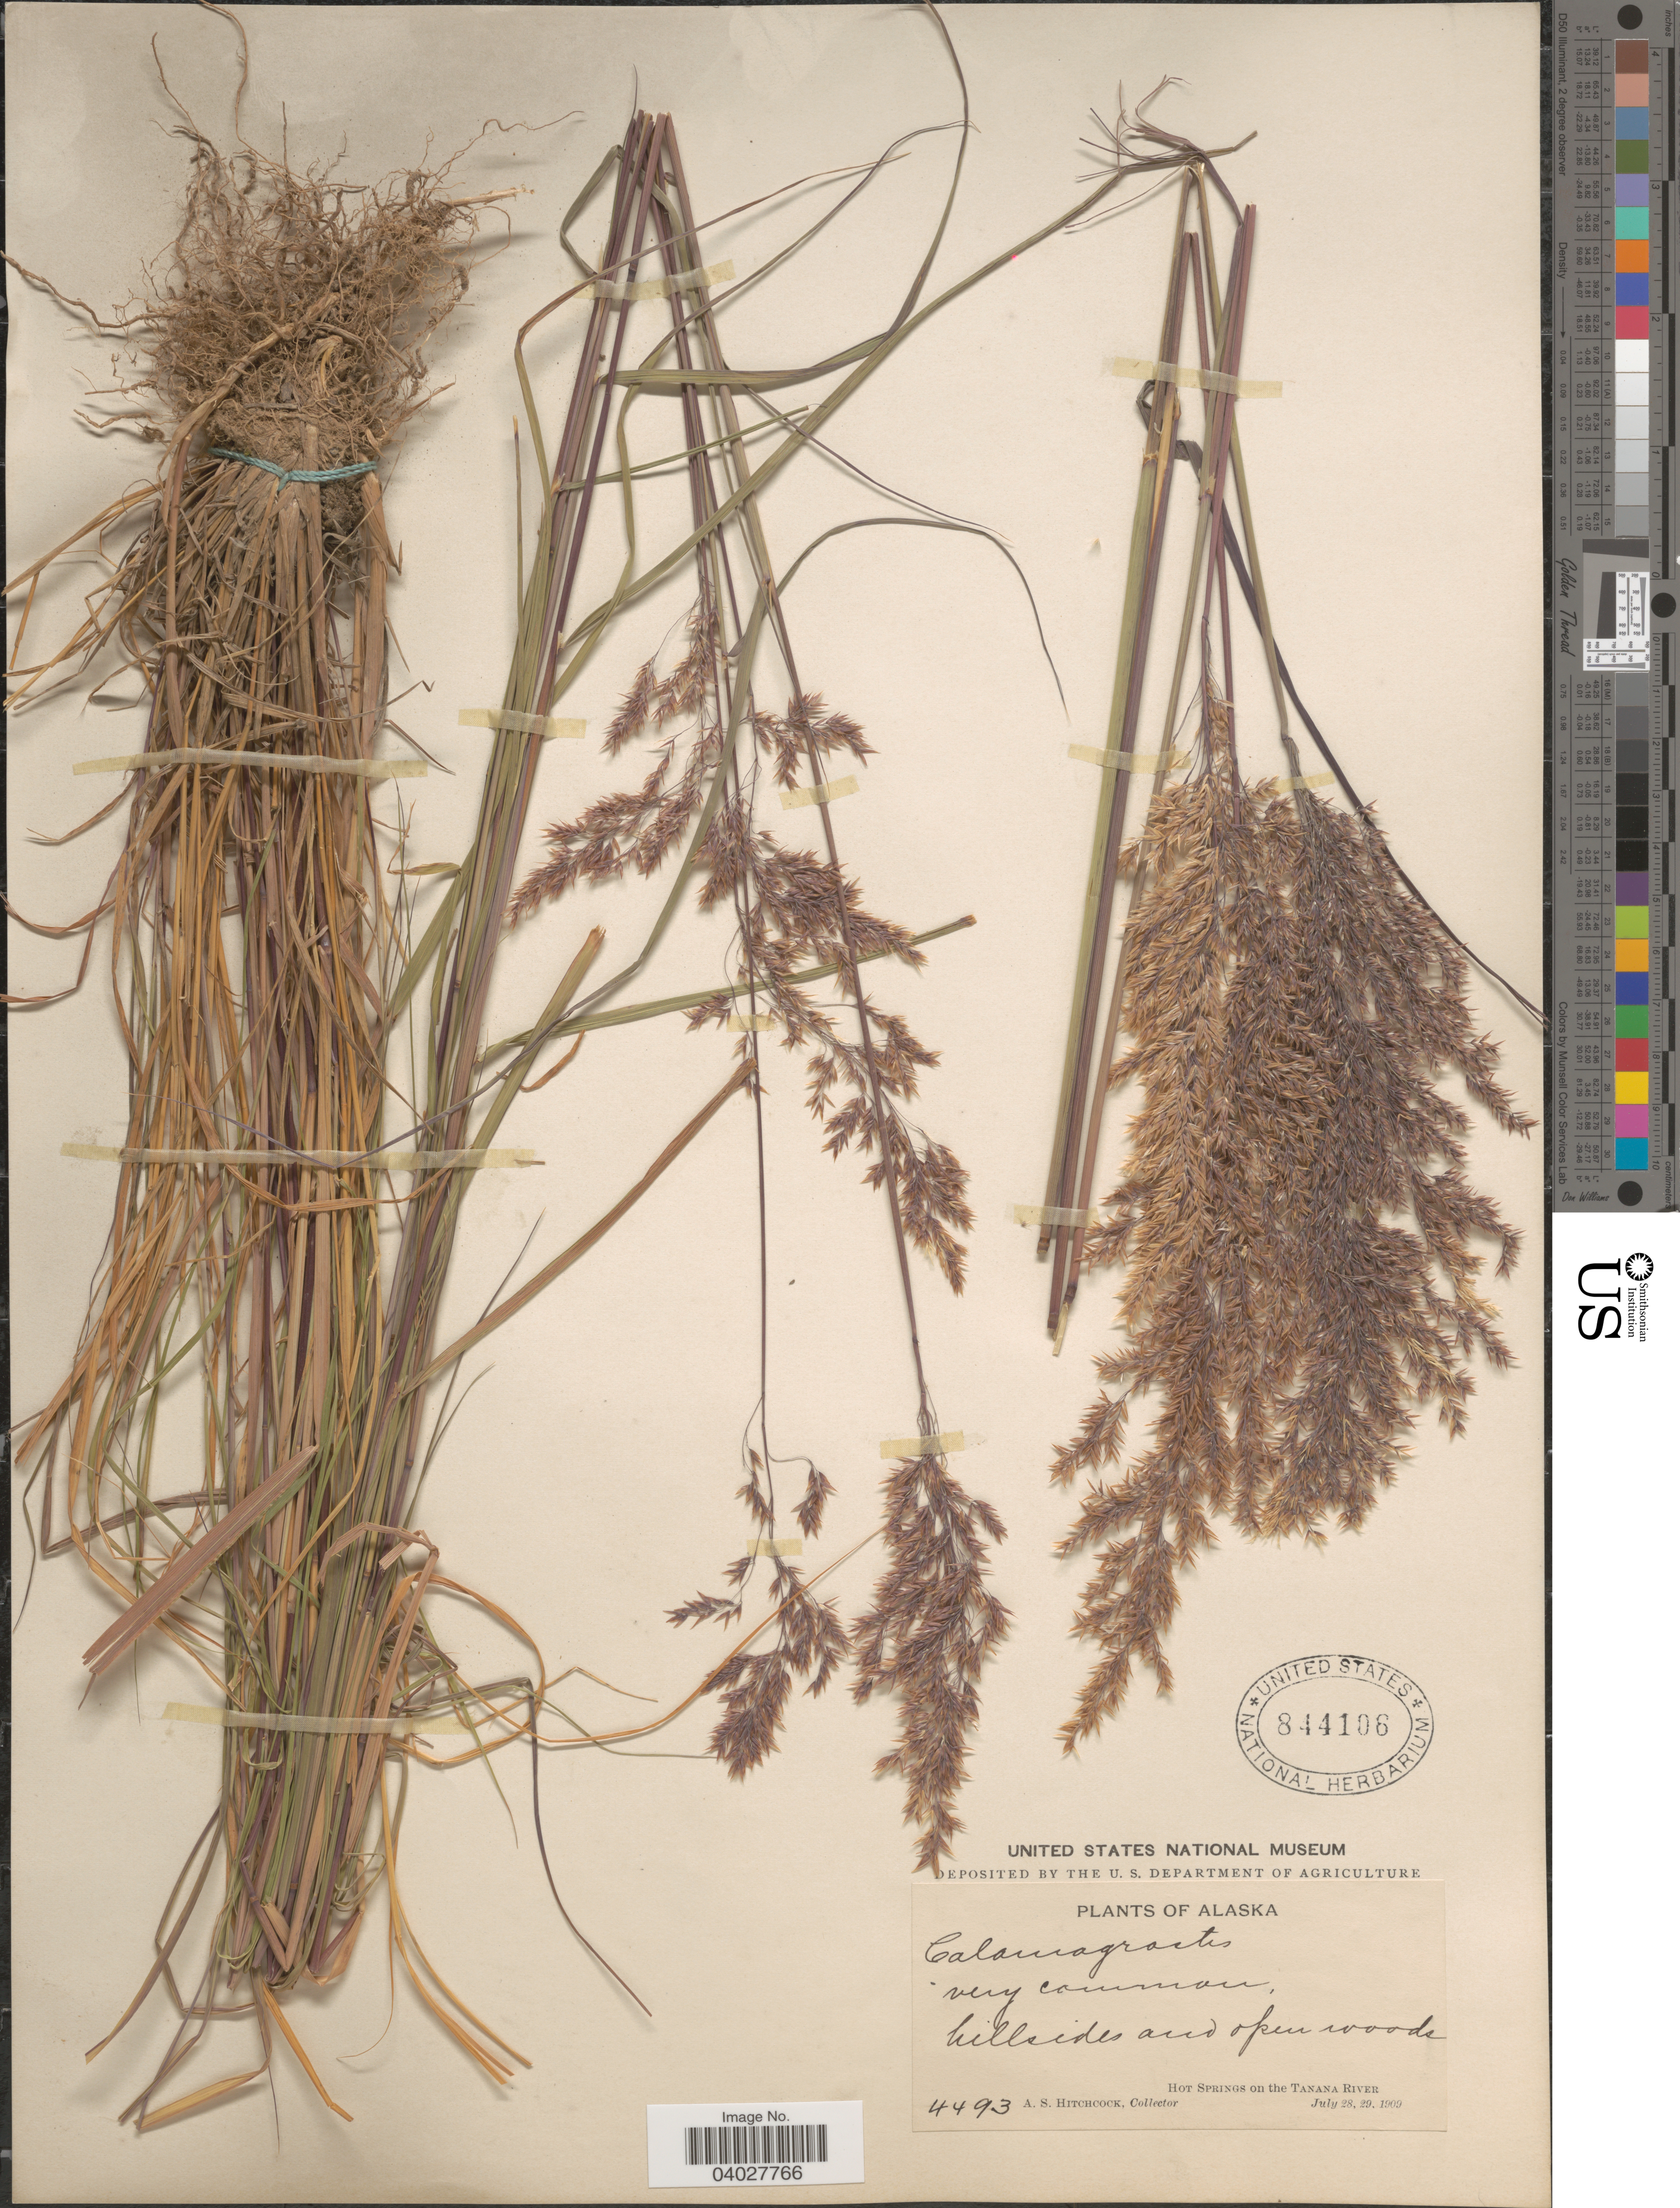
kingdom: Plantae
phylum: Tracheophyta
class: Liliopsida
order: Poales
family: Poaceae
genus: Calamagrostis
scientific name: Calamagrostis canadensis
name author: (Michx.) P. Beauv.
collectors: A. S. Hitchcock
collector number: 4493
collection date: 1909-07-28/1909-07-29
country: United States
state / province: Alaska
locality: Hillsides and open woods. Hot Springs on the Tanana River.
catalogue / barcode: US 844106